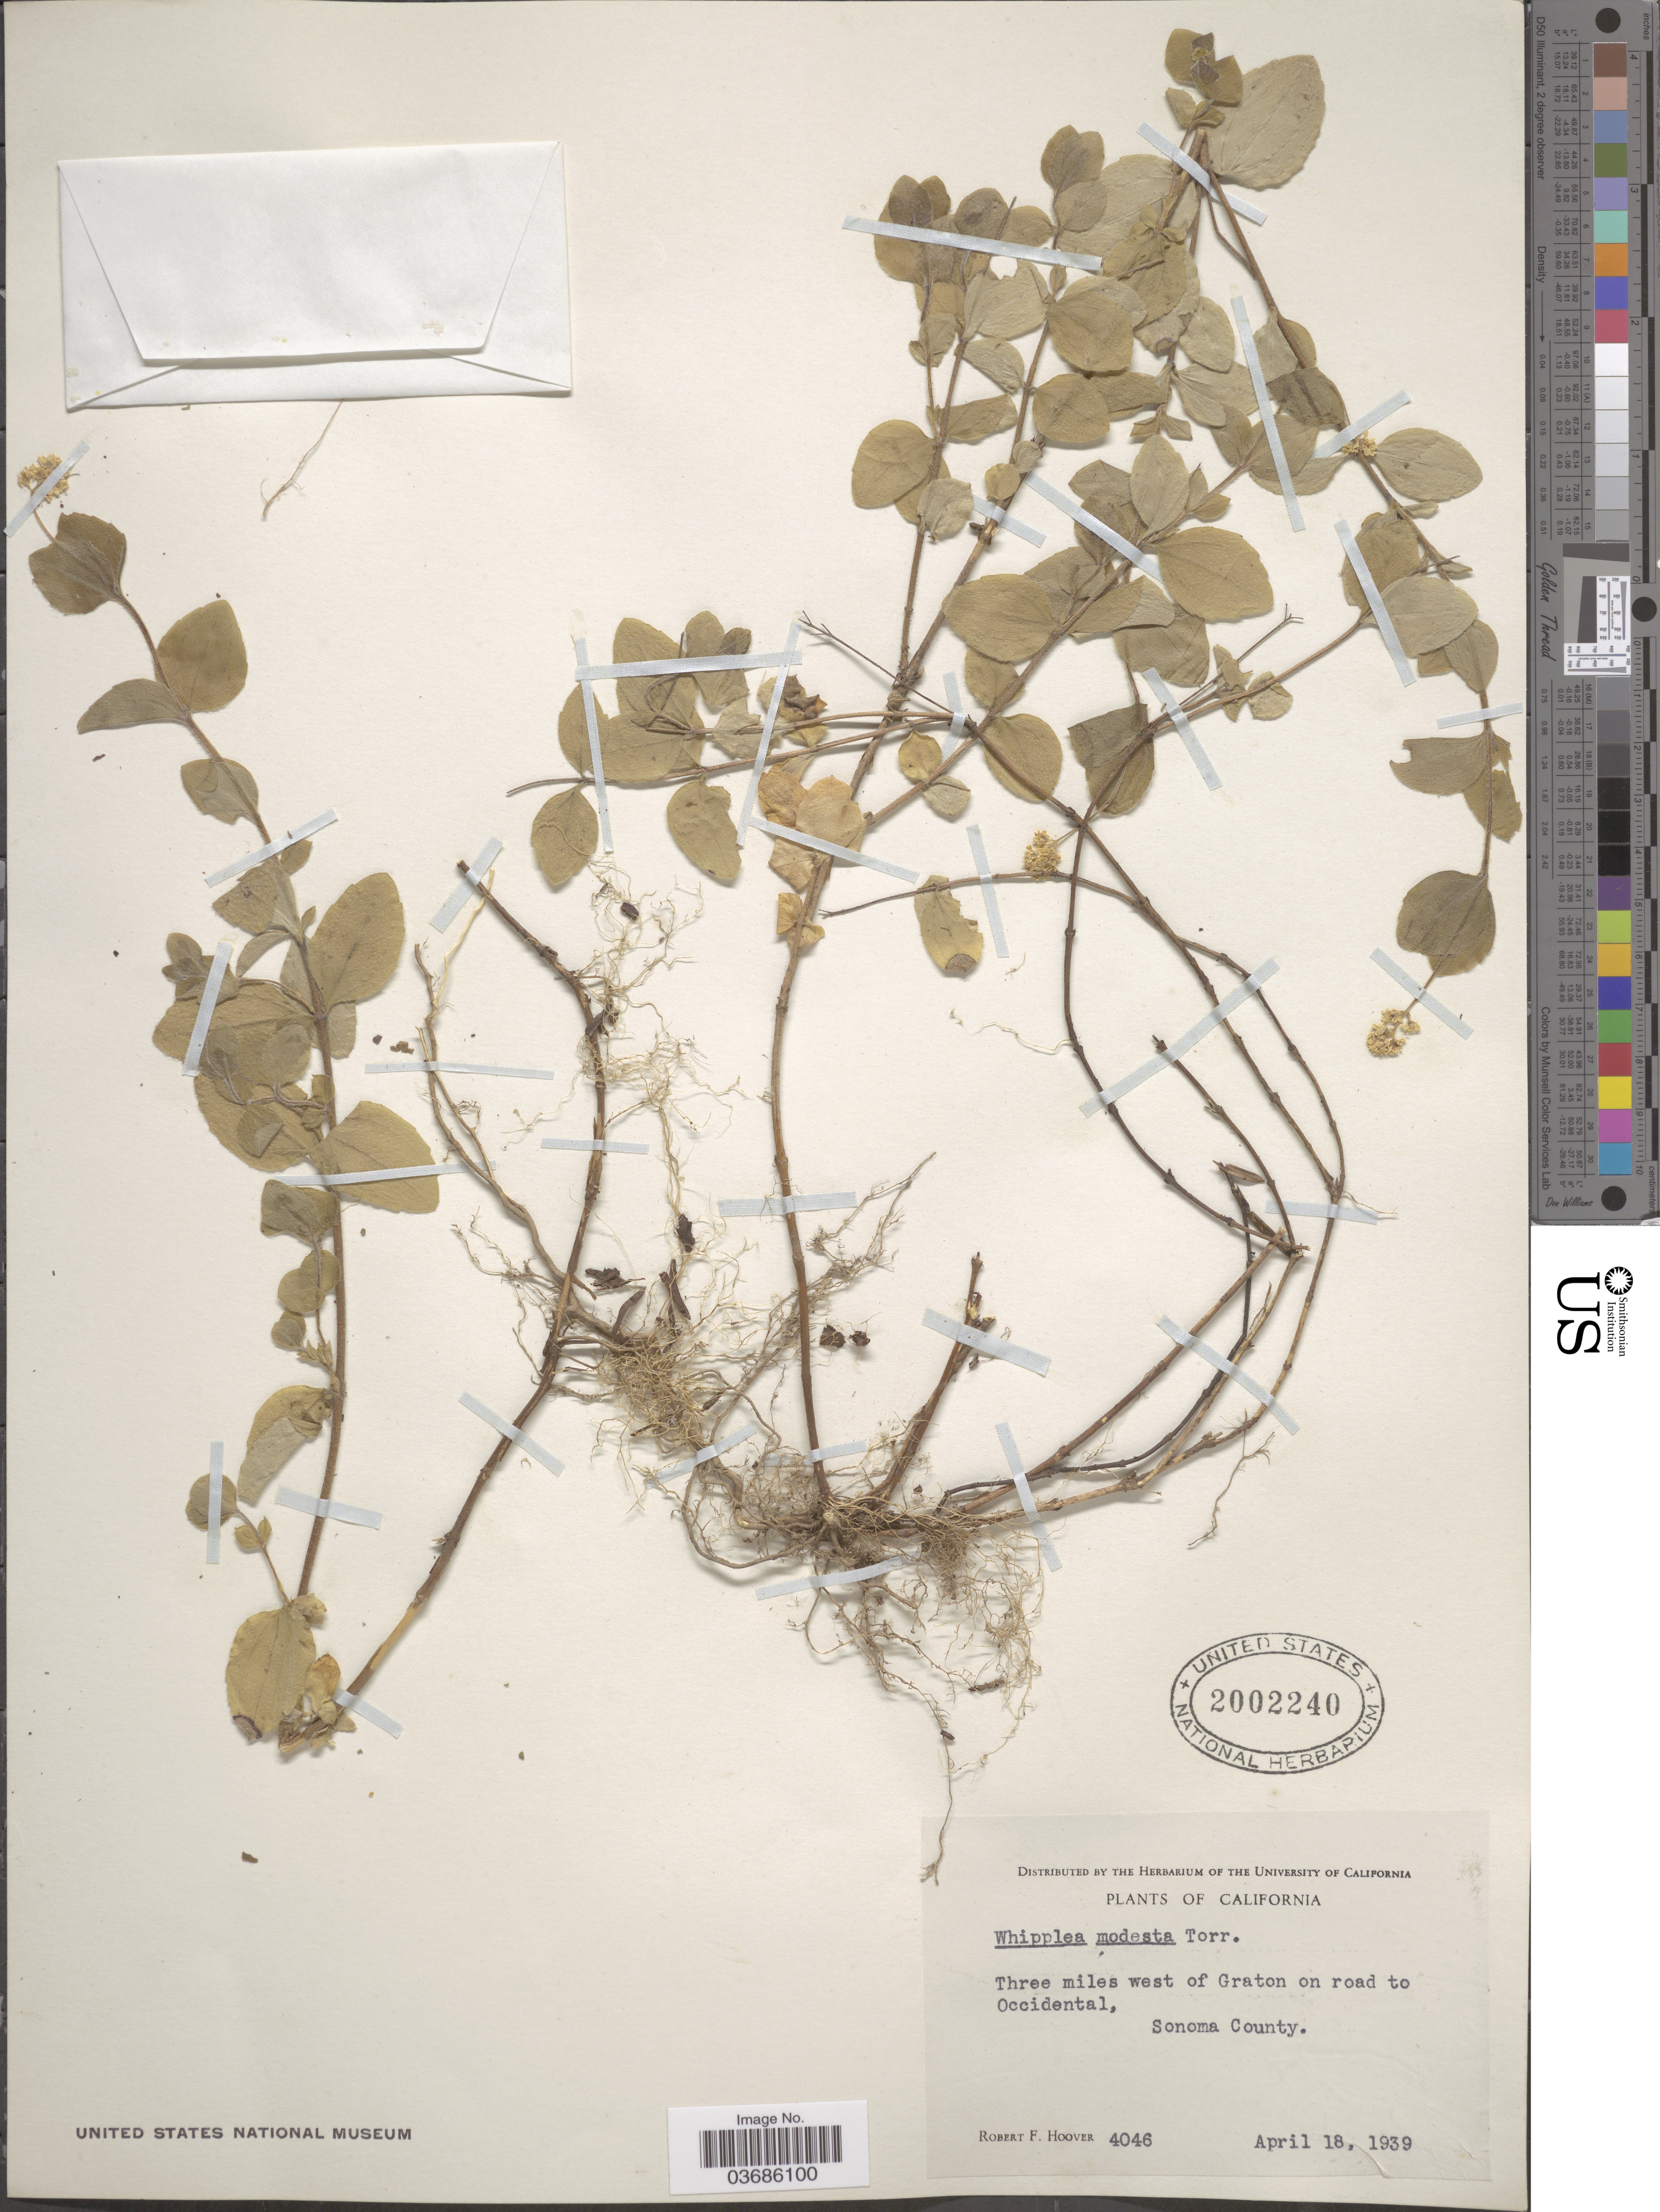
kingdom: Plantae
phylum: Tracheophyta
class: Magnoliopsida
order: Cornales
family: Hydrangeaceae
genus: Whipplea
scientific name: Whipplea modesta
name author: Torr.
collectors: R. F. Hoover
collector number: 4046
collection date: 1939-04-18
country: United States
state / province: California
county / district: Sonoma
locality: Three miles west of Graton on road to Occidental, Sonoma County.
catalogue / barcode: US 2002240